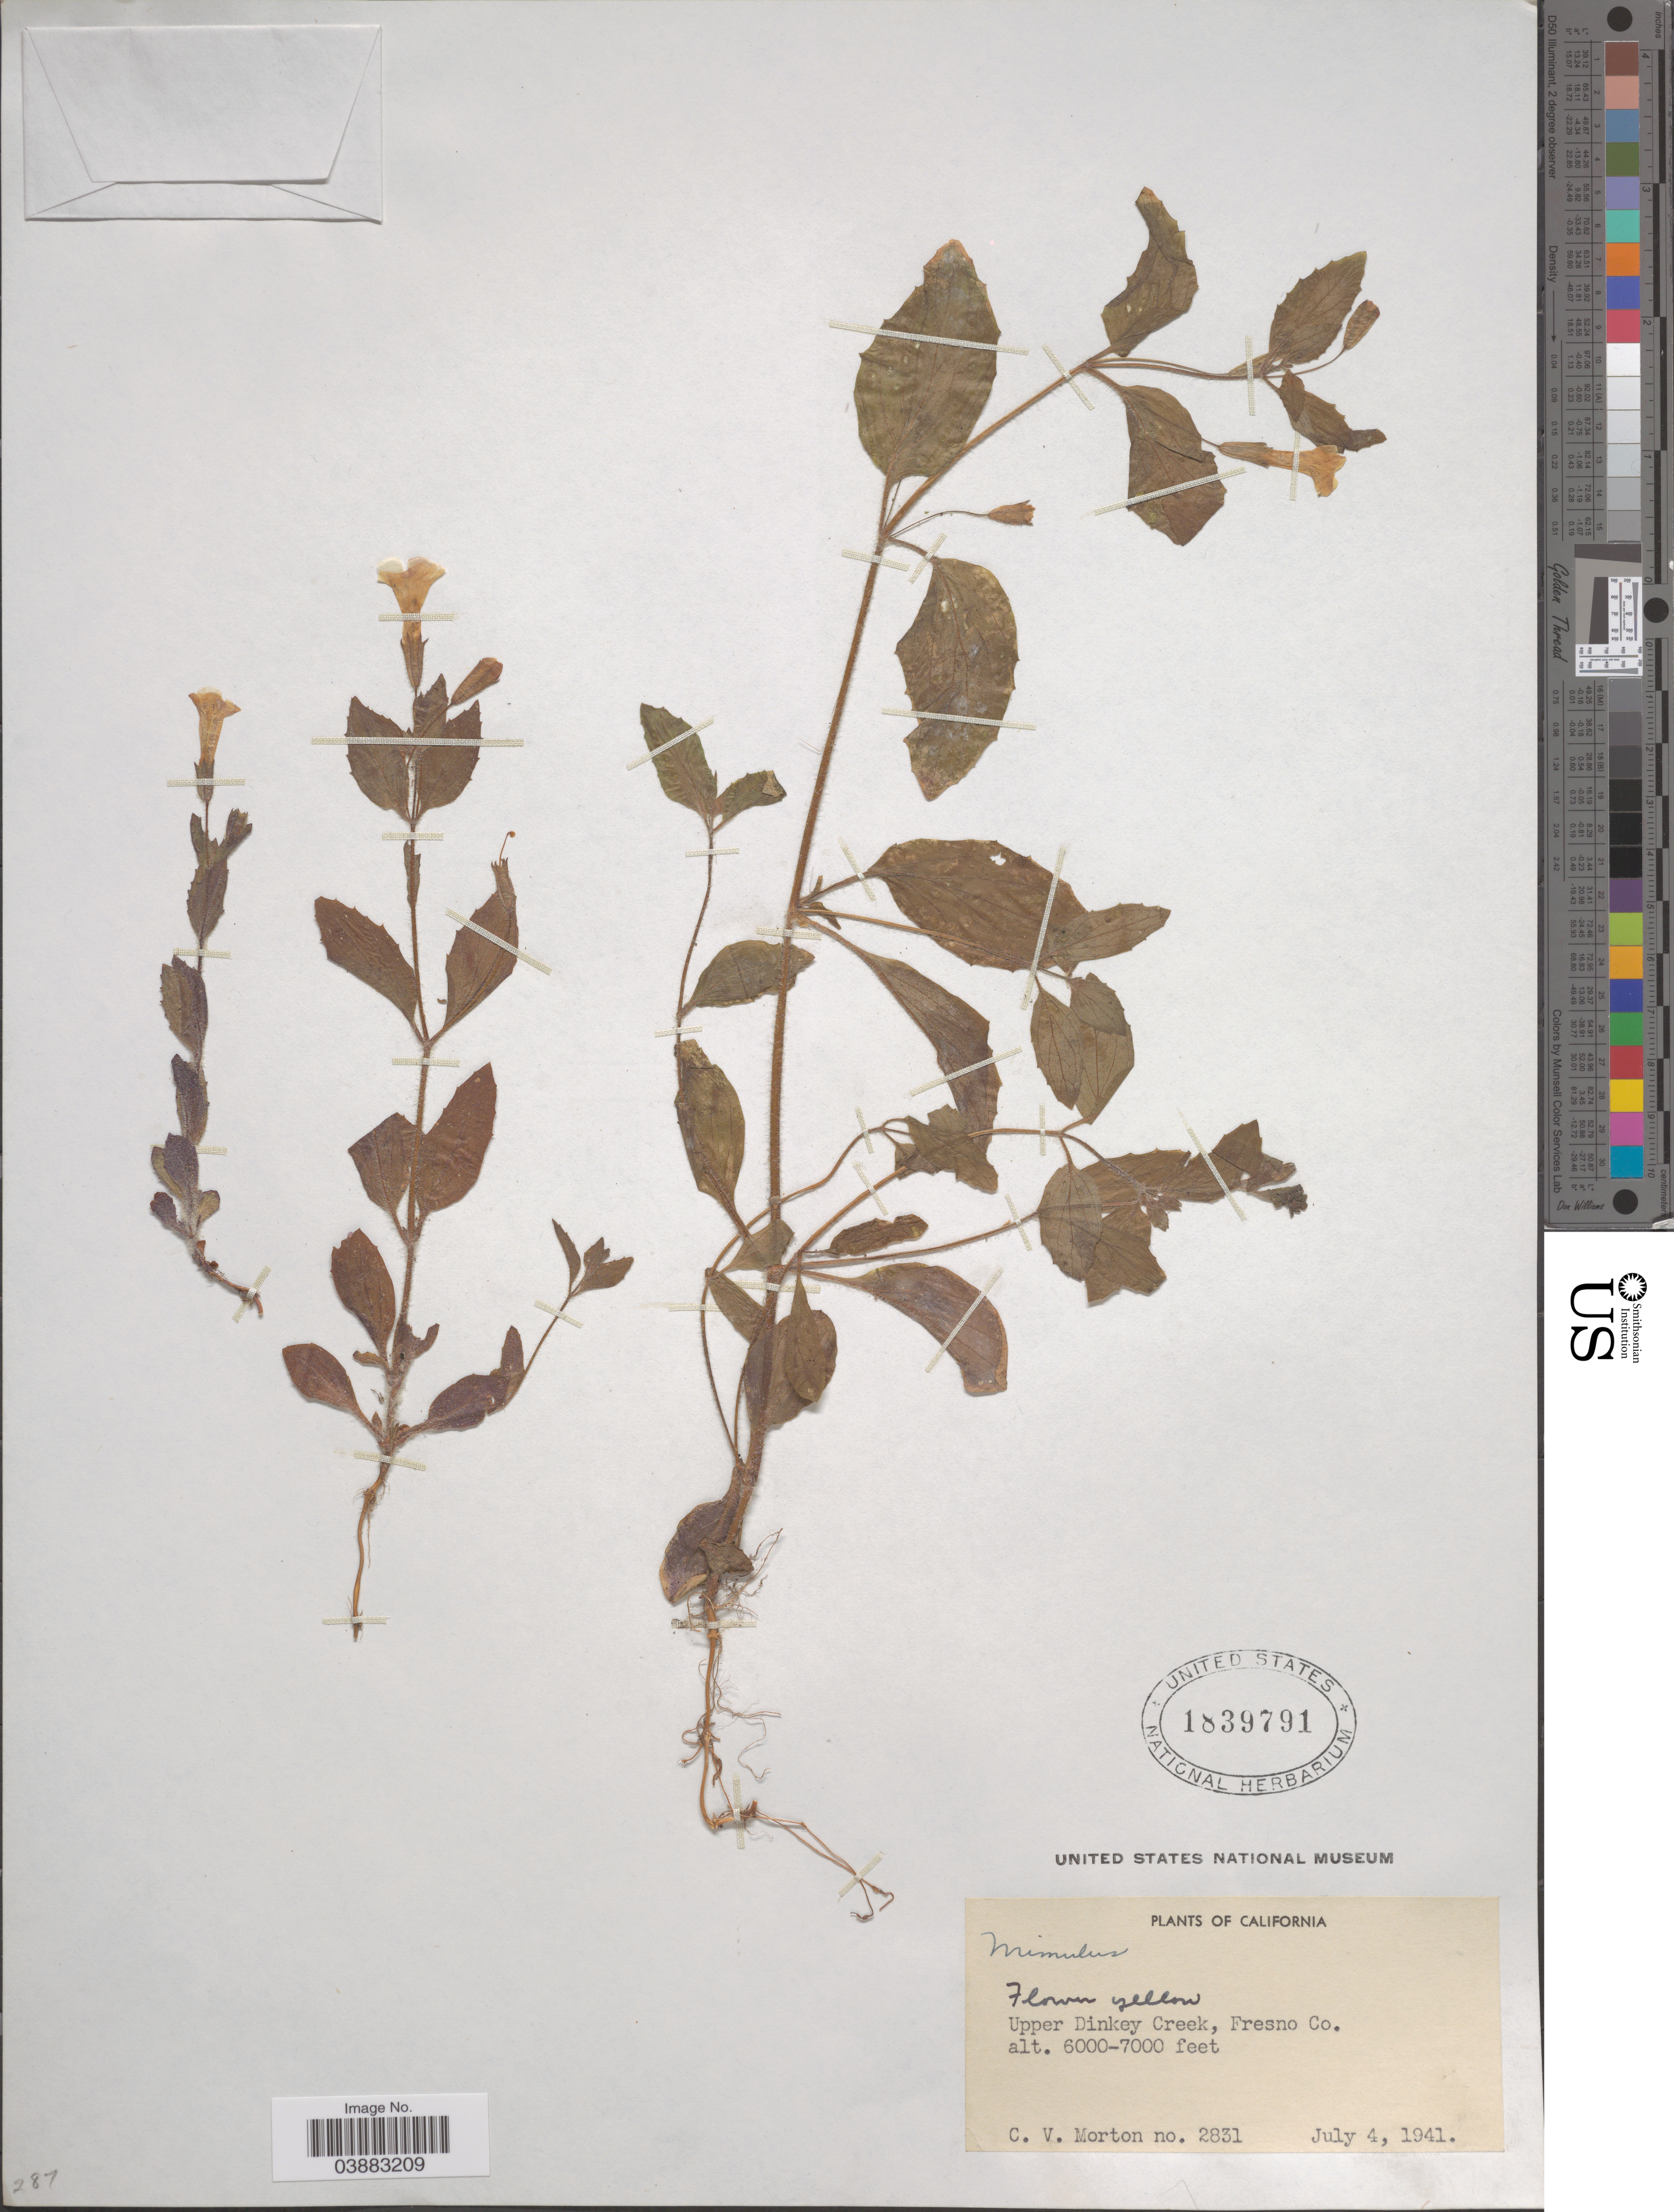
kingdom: Plantae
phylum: Tracheophyta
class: Magnoliopsida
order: Lamiales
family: Phrymaceae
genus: Mimulus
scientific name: Mimulus sp.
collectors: C. V. Morton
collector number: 2831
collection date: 1941-07-04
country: United States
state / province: California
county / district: Fresno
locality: Upper Dinkey Creek, Fresno Co.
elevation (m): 1829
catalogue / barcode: US 1839791